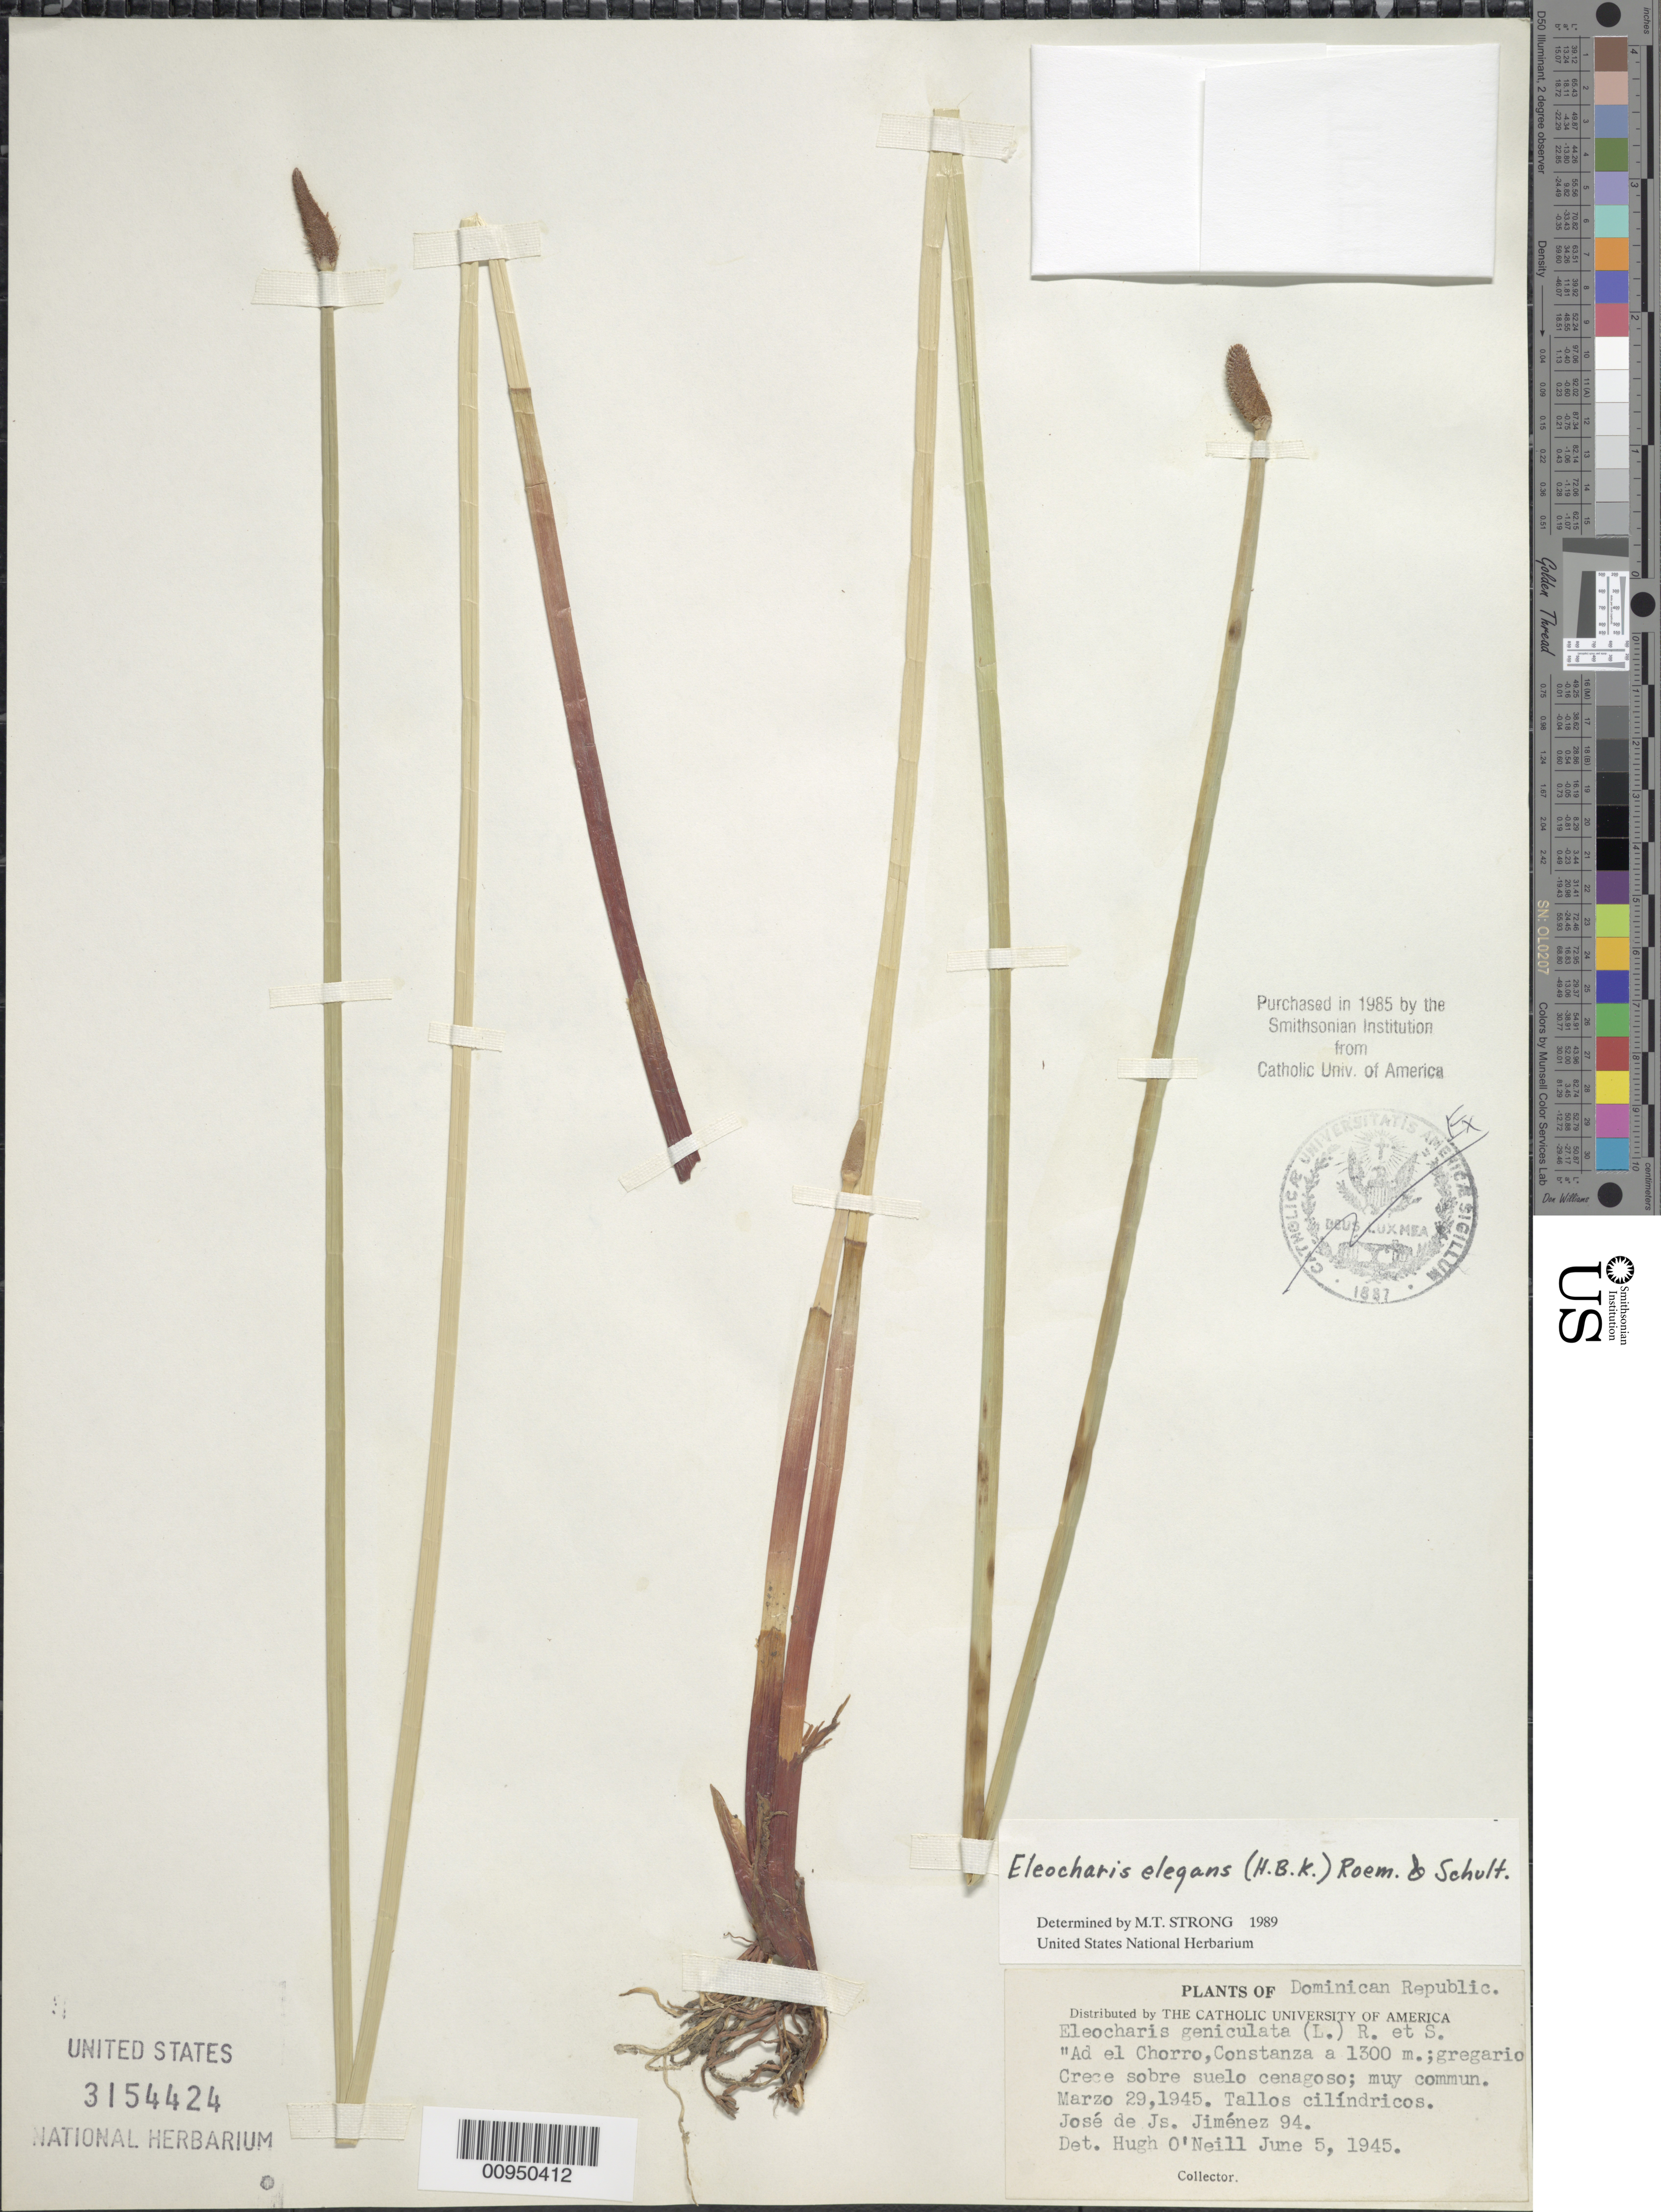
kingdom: Plantae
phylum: Tracheophyta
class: Liliopsida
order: Poales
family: Cyperaceae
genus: Eleocharis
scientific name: Eleocharis elegans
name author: (Kunth) Roem. & Schult.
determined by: Strong, M. T., (US), Smithsonian Institution - National Museum of Natural History (UNITED STATES)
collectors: J. J. Jiménez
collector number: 94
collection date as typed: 29 Mar 1945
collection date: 1945-03-29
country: Dominican Republic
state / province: La Vega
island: Hispaniola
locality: Ad el Chorro, Constanza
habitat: Crece sobre suelo cenagoso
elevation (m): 1300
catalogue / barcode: US 3154424